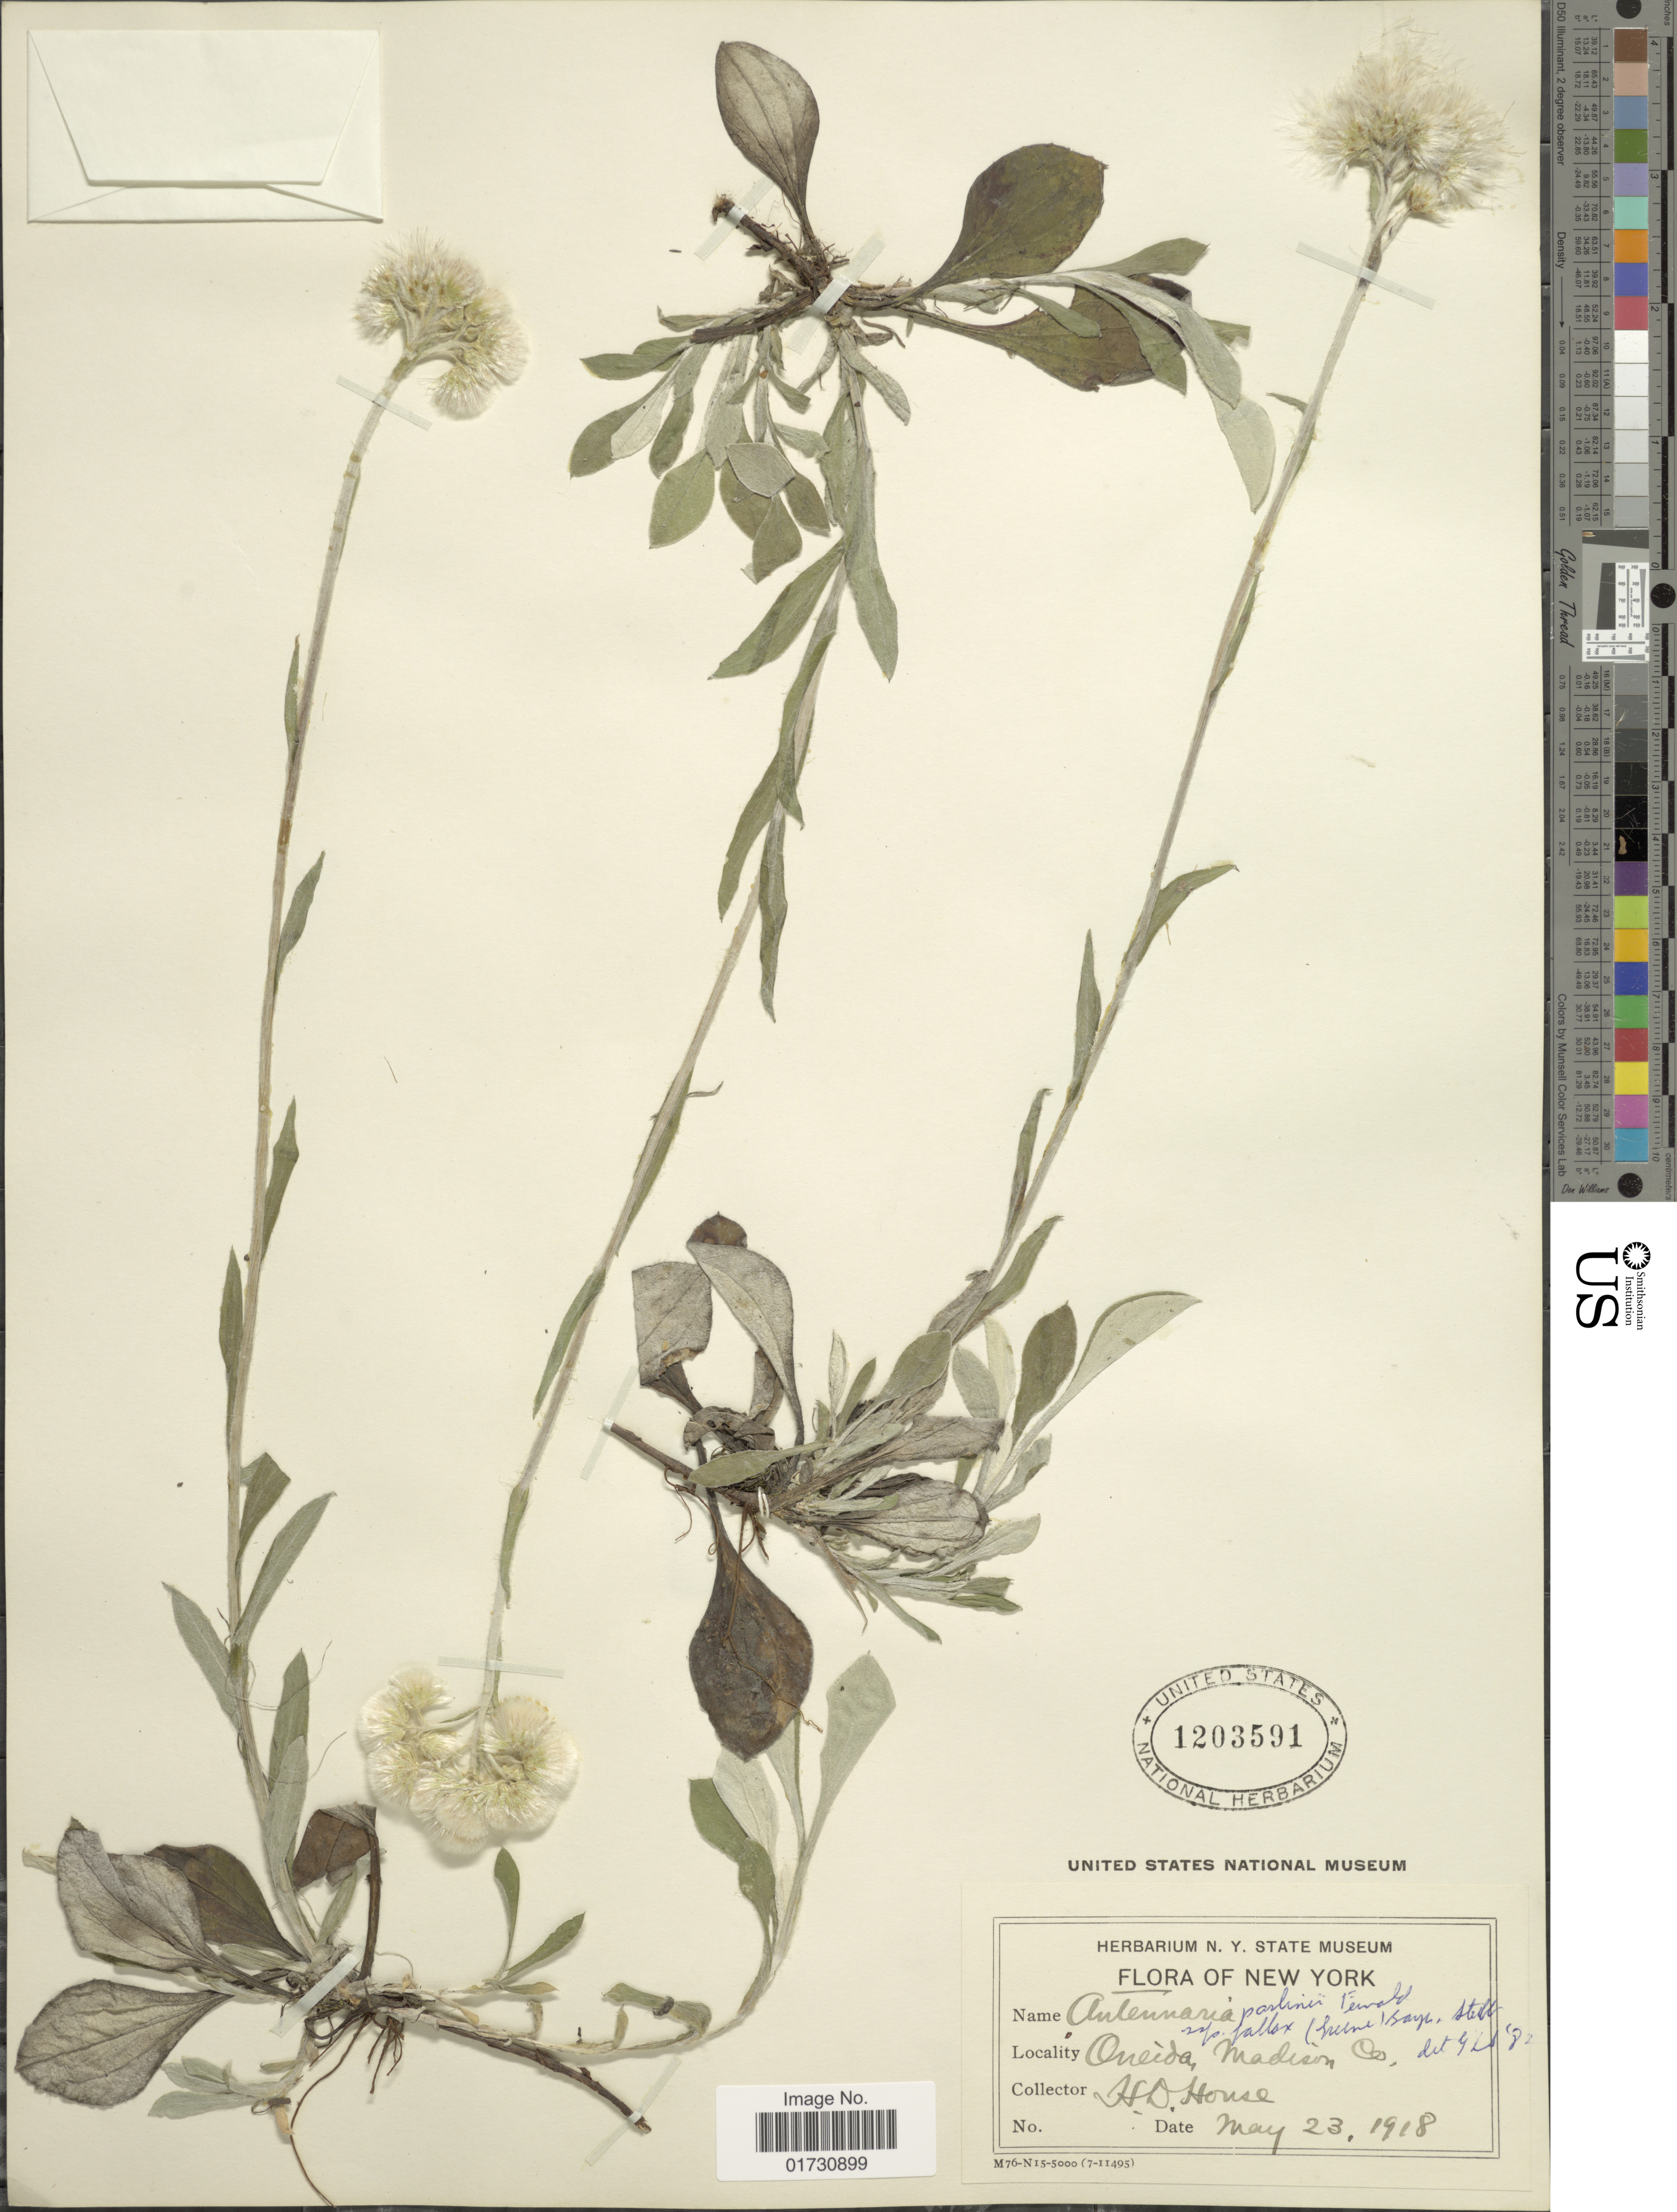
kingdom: Plantae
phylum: Tracheophyta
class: Magnoliopsida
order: Asterales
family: Asteraceae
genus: Antennaria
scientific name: Antennaria fallax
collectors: H. D. House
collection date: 1918-05-23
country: United States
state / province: New York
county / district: Oneida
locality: Oneida, Madison Co.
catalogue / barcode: US 1203591